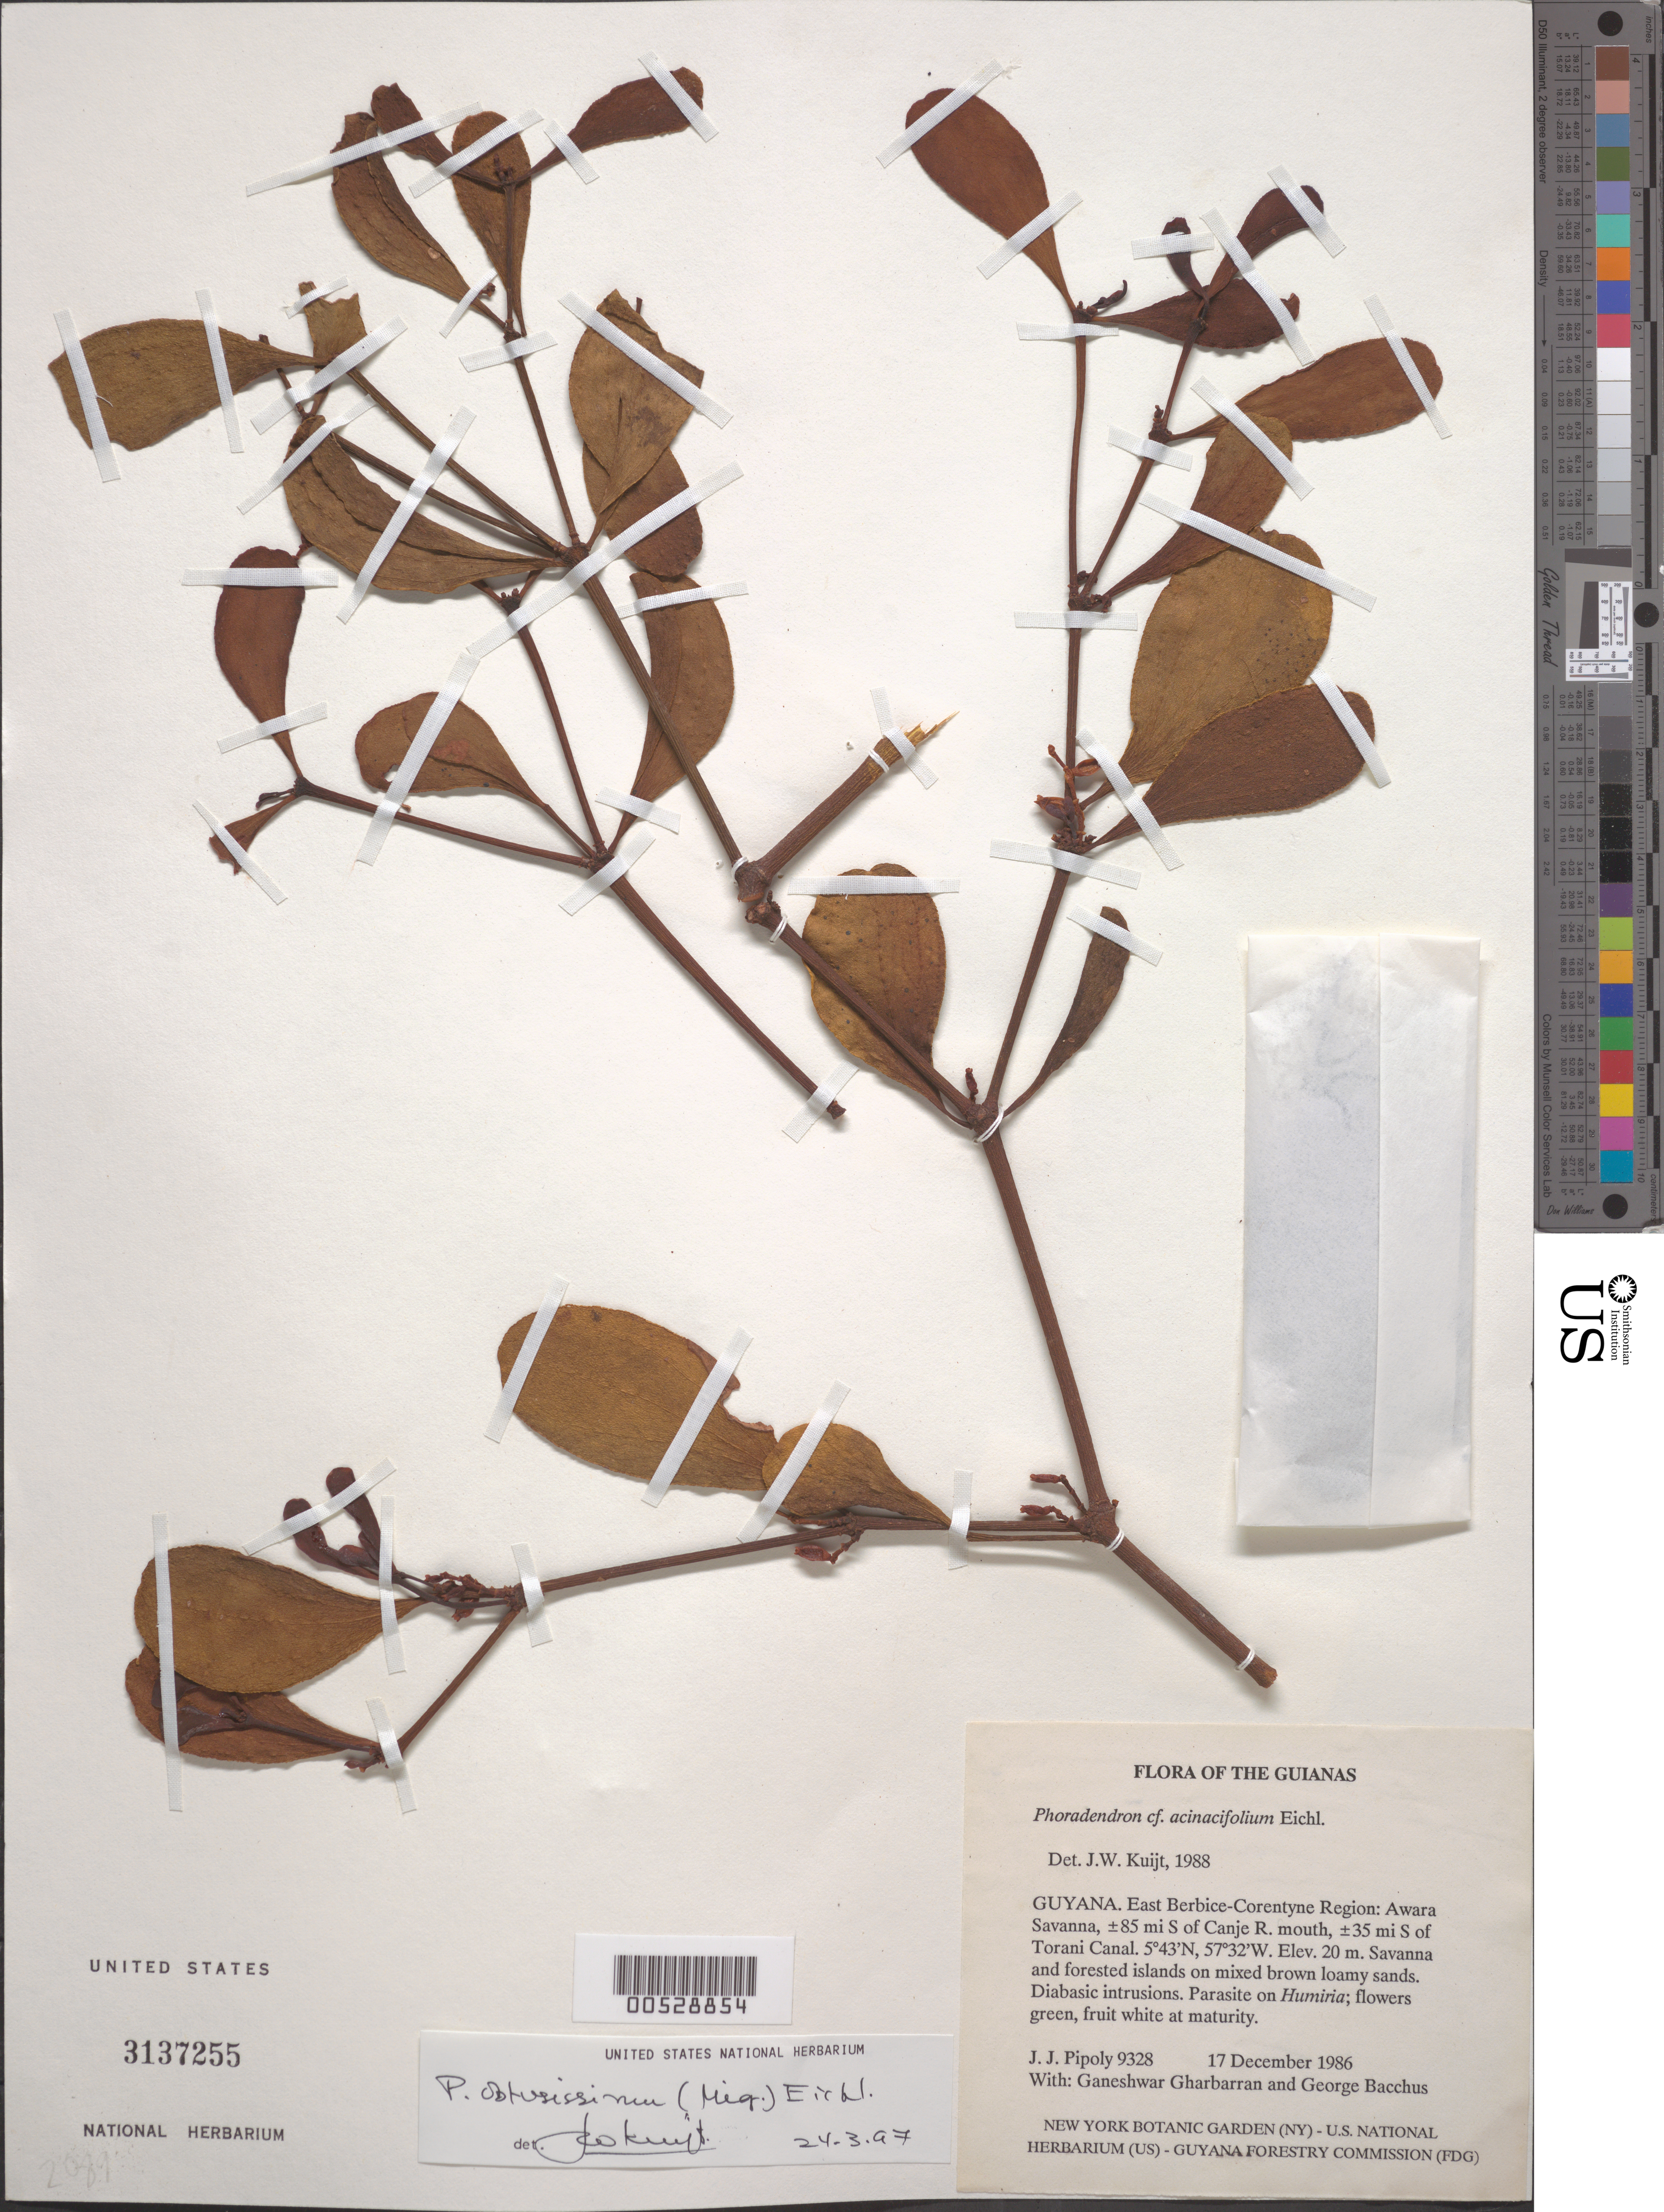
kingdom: Plantae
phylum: Tracheophyta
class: Magnoliopsida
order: Santalales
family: Viscaceae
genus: Phoradendron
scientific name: Phoradendron obtusissimum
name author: (Miq.) Eichler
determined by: Kuijt, Job, (CANADA)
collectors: J. J. Pipoly, G. Gharbarran & G. Bacchus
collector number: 9328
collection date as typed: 17 December 1986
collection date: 1986-12-17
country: Guyana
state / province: E. Berbice-Corentyne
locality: Awara Savanna, ±85 mi S of Canje R. mouth, ±35 mi S of Torani Canal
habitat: Savanna and forested islands on mixed brown loamy sands. Diabasic intrusions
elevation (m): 20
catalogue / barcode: US 3137255